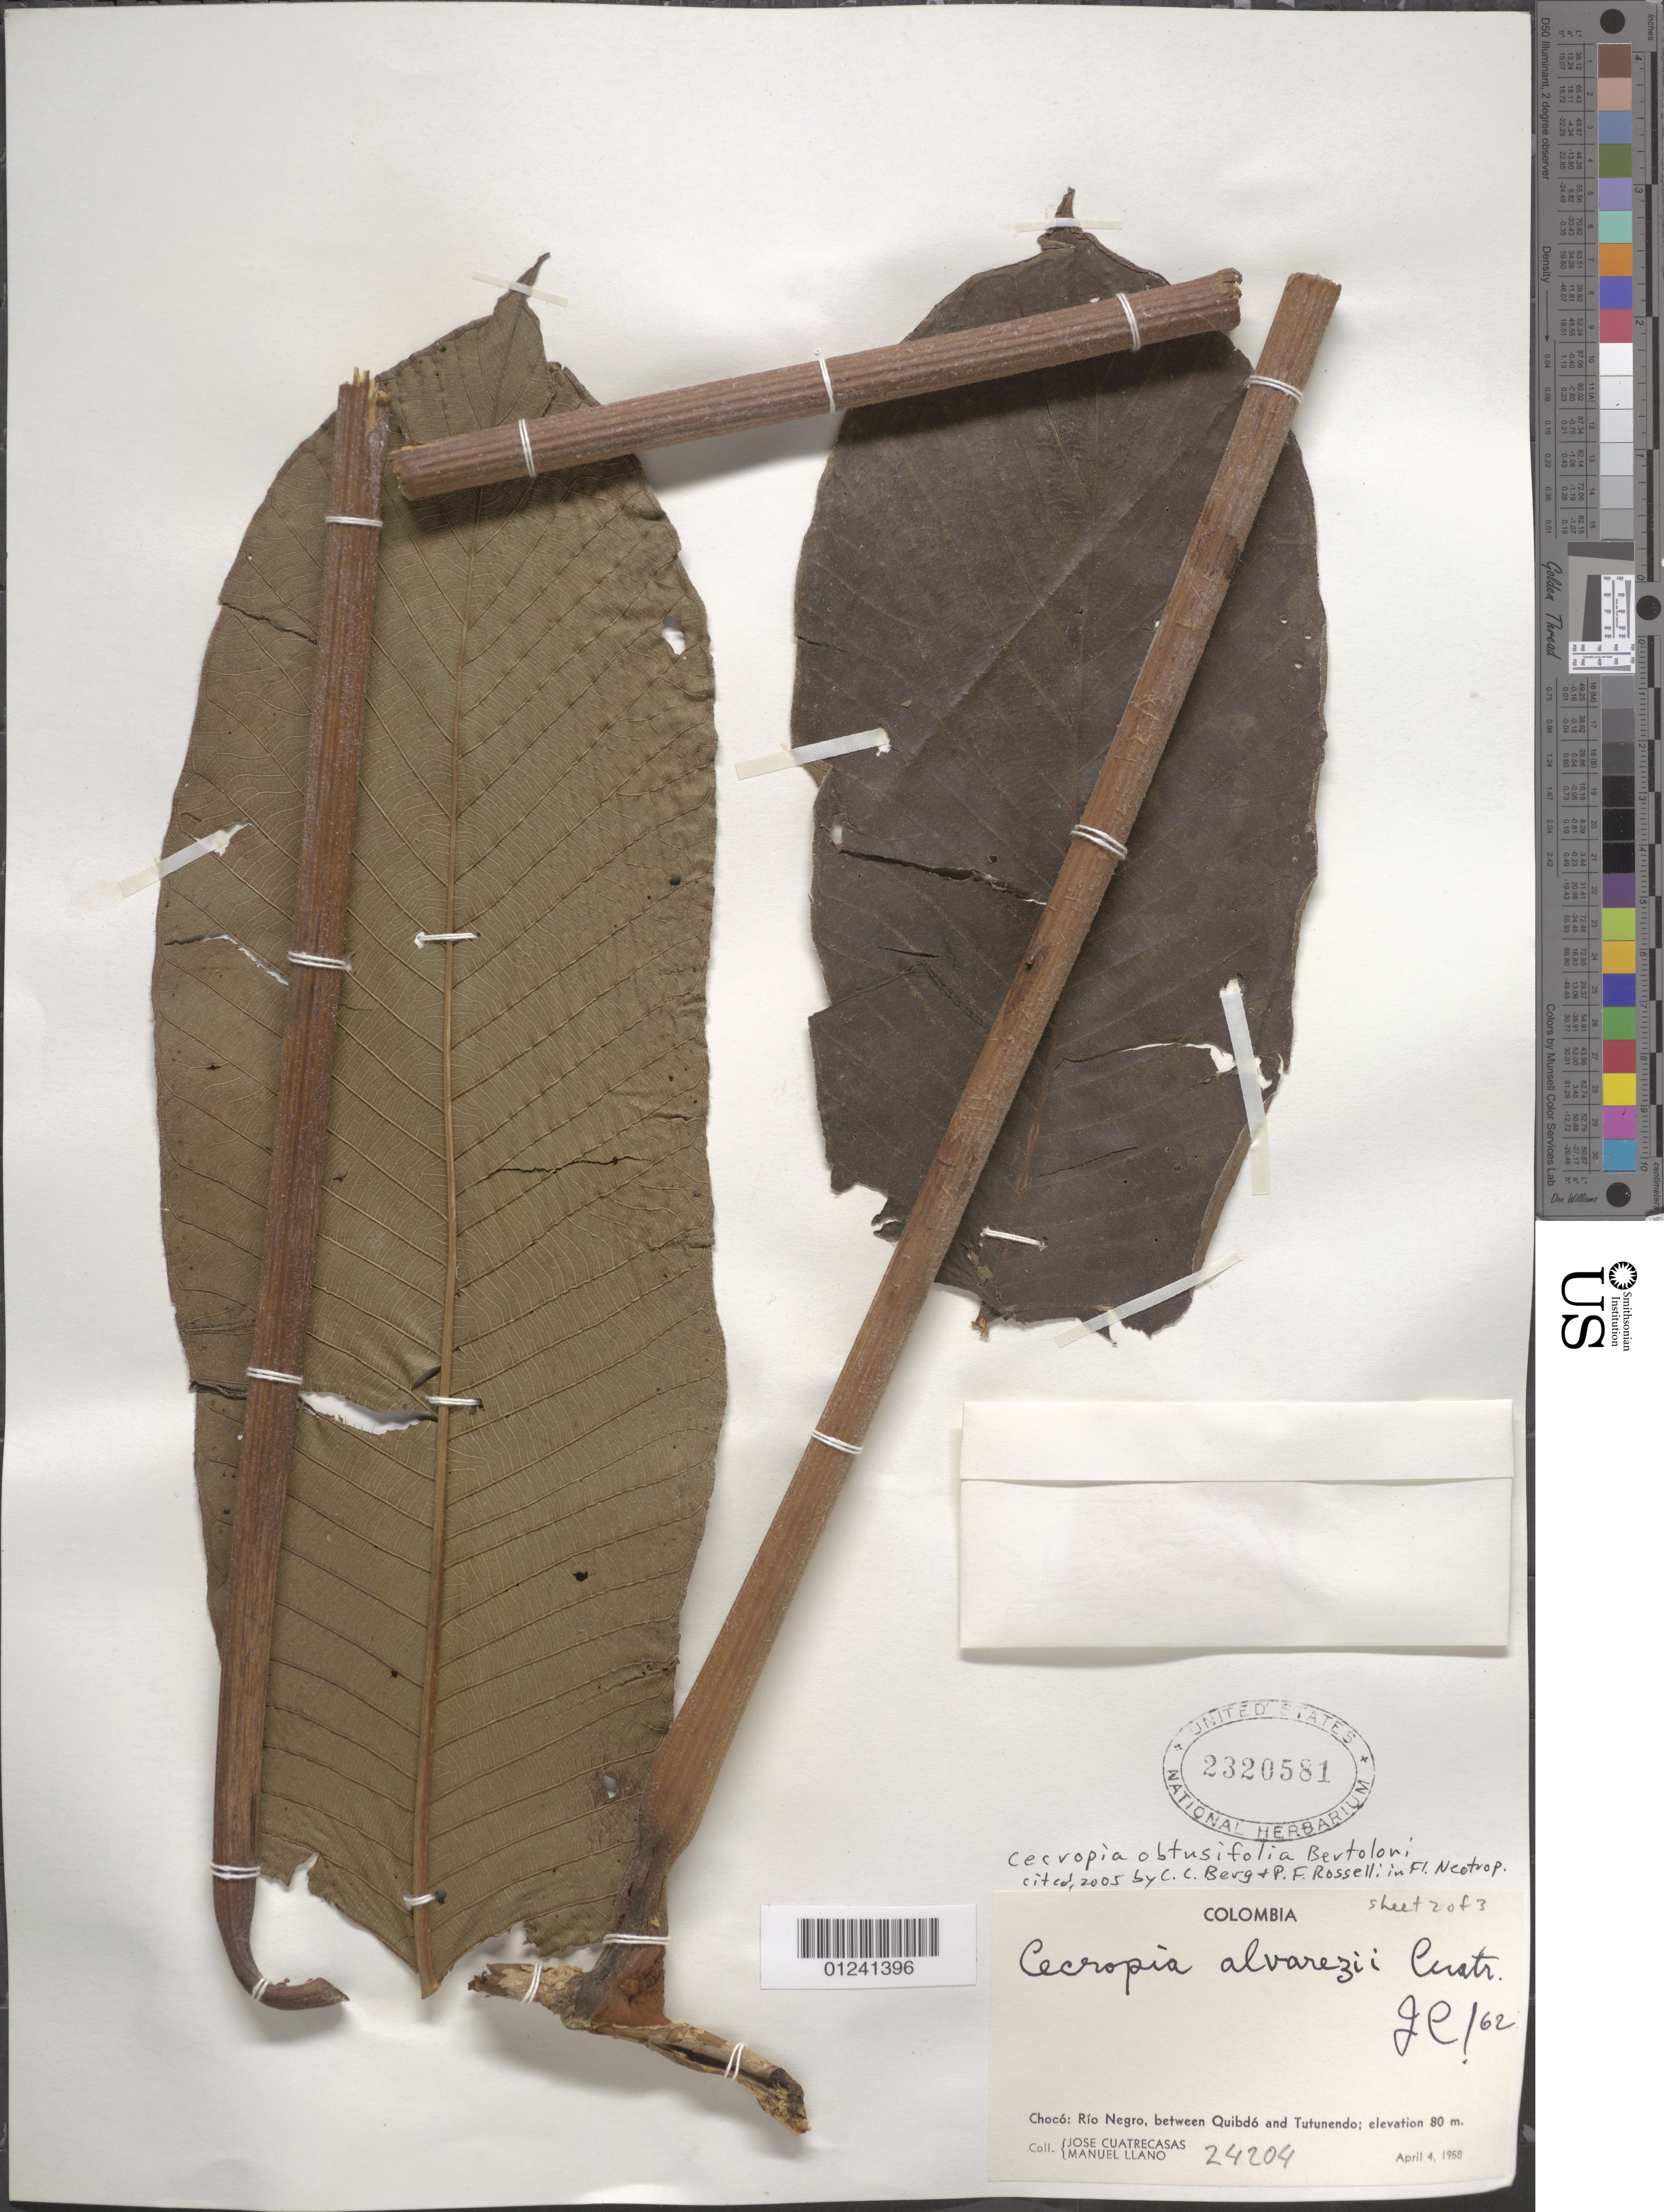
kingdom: Plantae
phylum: Tracheophyta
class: Magnoliopsida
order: Rosales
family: Urticaceae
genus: Cecropia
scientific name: Cecropia telenitida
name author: Cuatrec.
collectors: J. Cuatrecasas & M. Llano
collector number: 24204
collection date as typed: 04 Apr 1958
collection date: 1958-04-04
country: Colombia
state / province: Chocó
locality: Rio Negro, between Quibdo and TutUnendo.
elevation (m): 80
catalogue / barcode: US 2320581